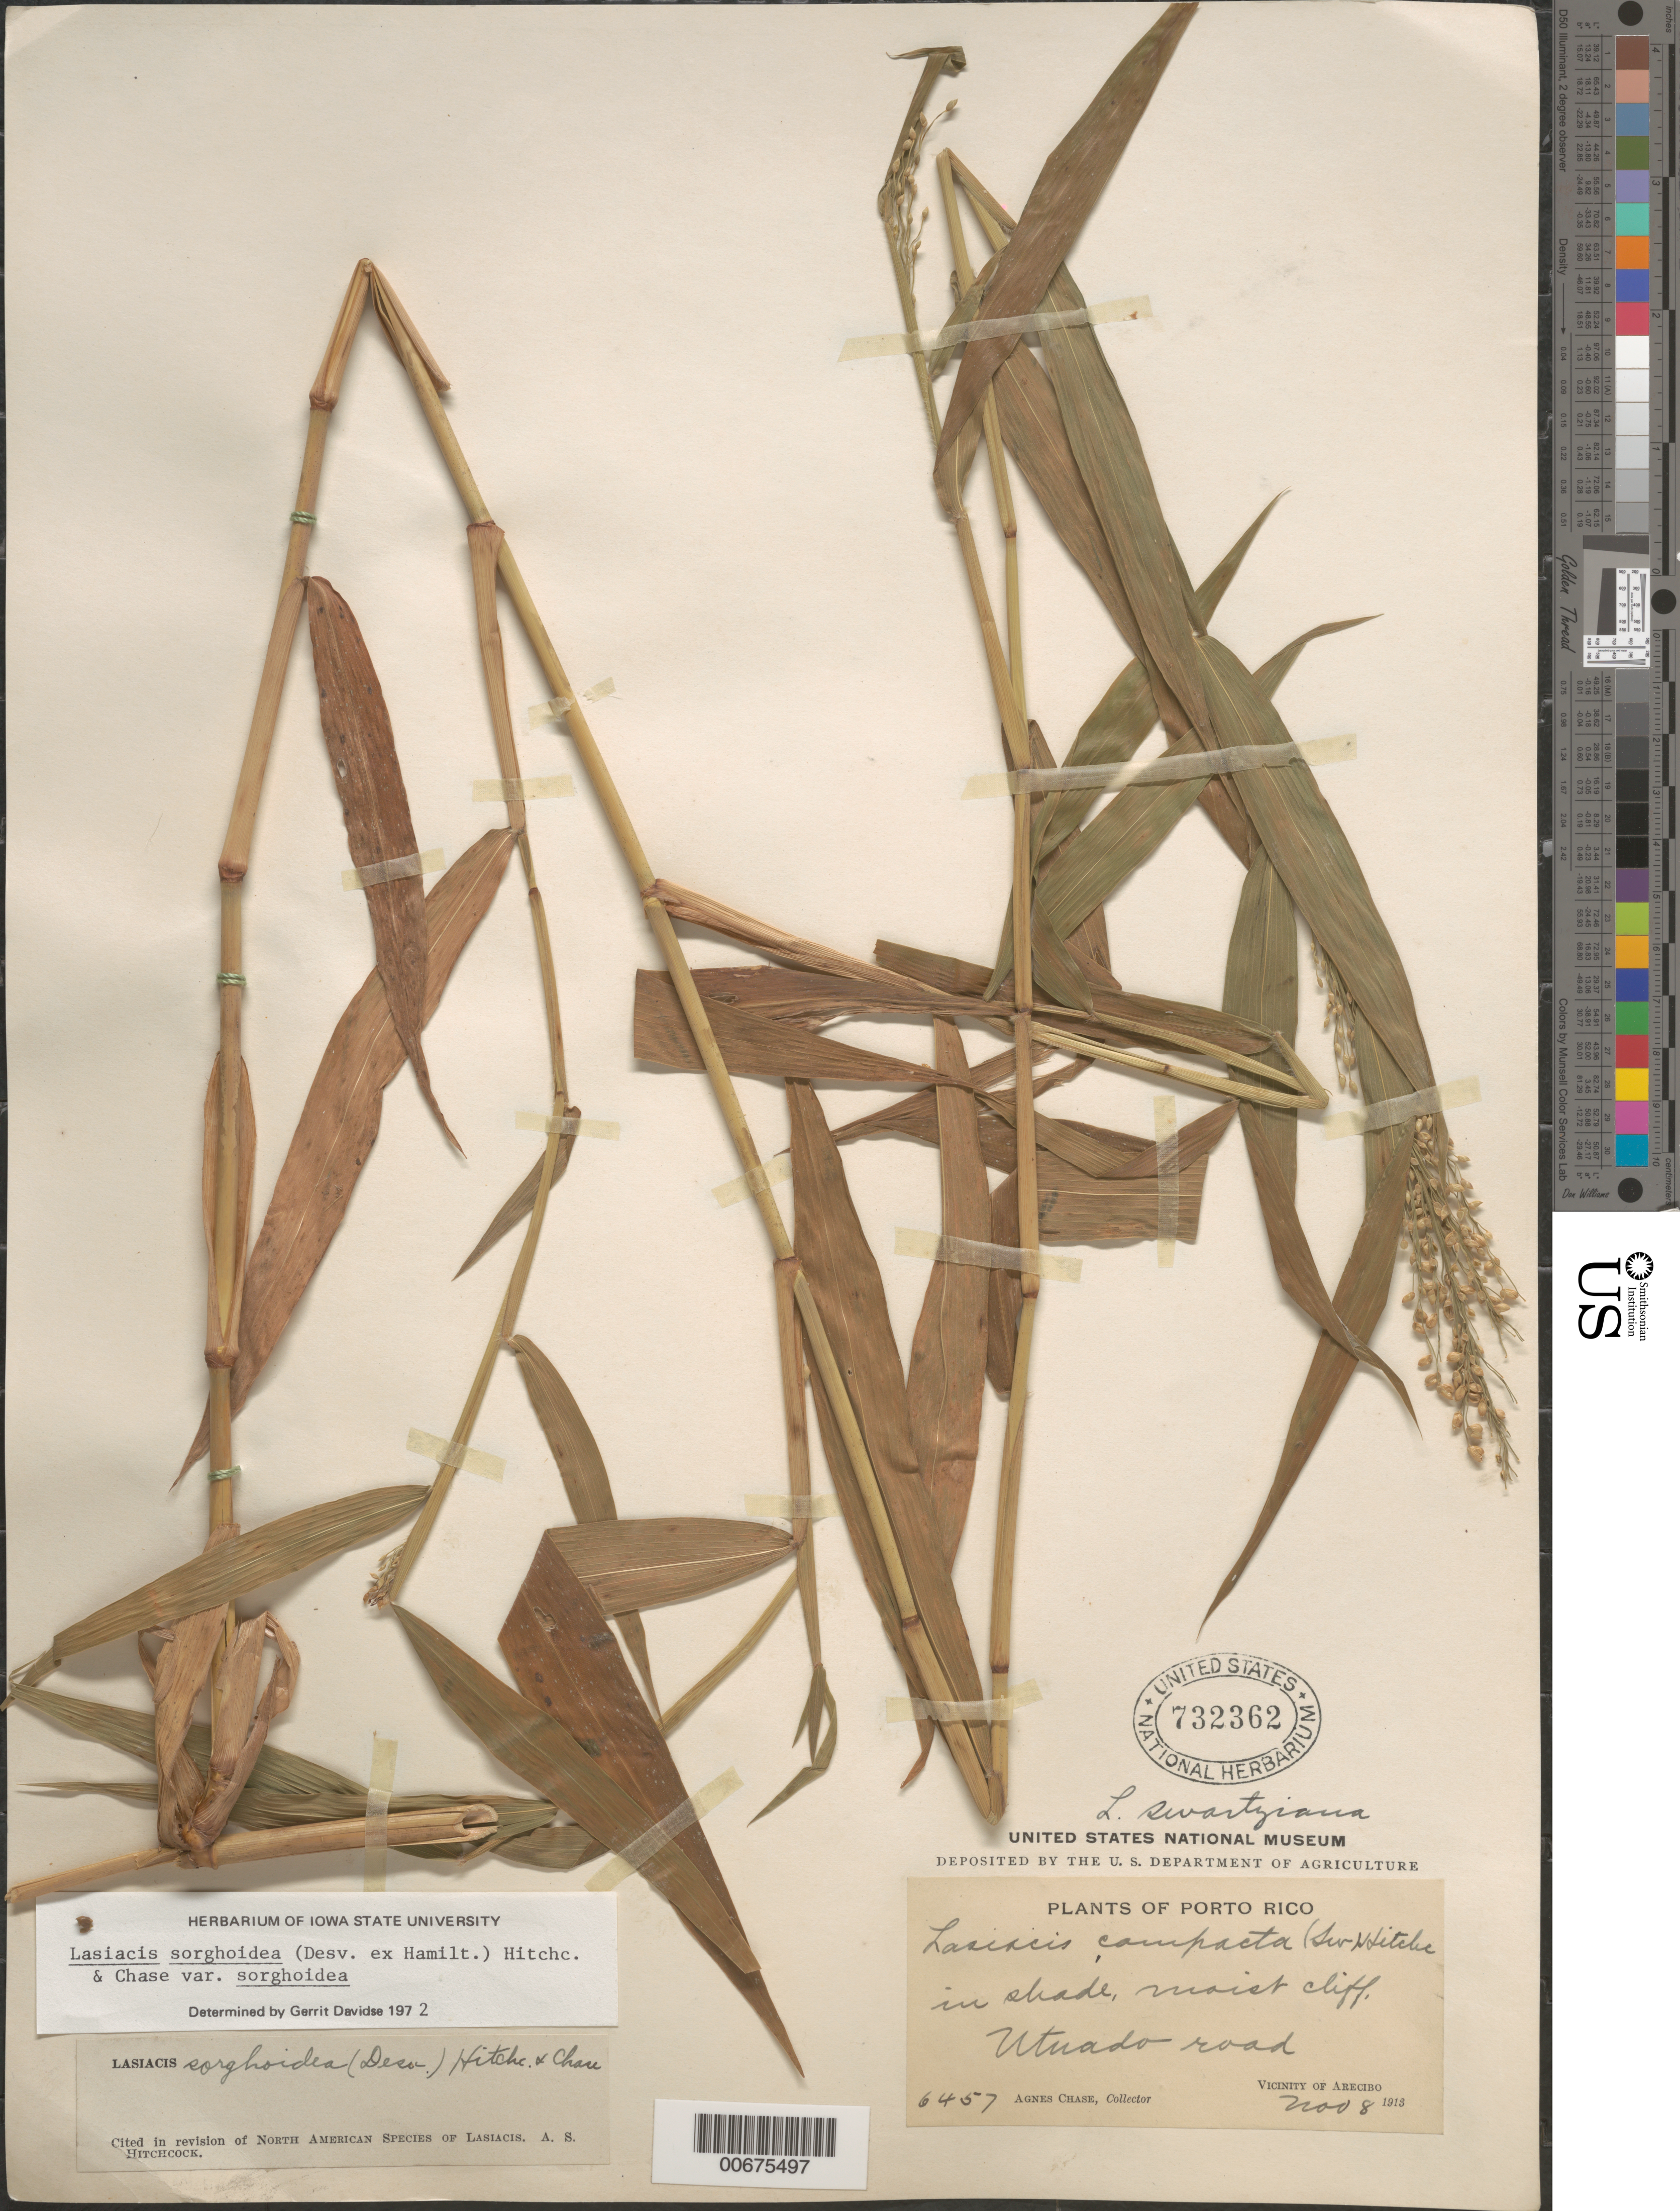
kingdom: Plantae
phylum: Tracheophyta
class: Liliopsida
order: Poales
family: Poaceae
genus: Lasiacis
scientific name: Lasiacis sorghoidea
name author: (Desv. ex Ham.) Hitchc. & Chase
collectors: A. Chase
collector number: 6457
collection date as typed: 08 Nov 1913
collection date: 1913-11-08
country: Puerto Rico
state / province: Arecibo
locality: Utuado Road, vicinity of Arecibo. In shade, moist cliff.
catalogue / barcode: US 732362